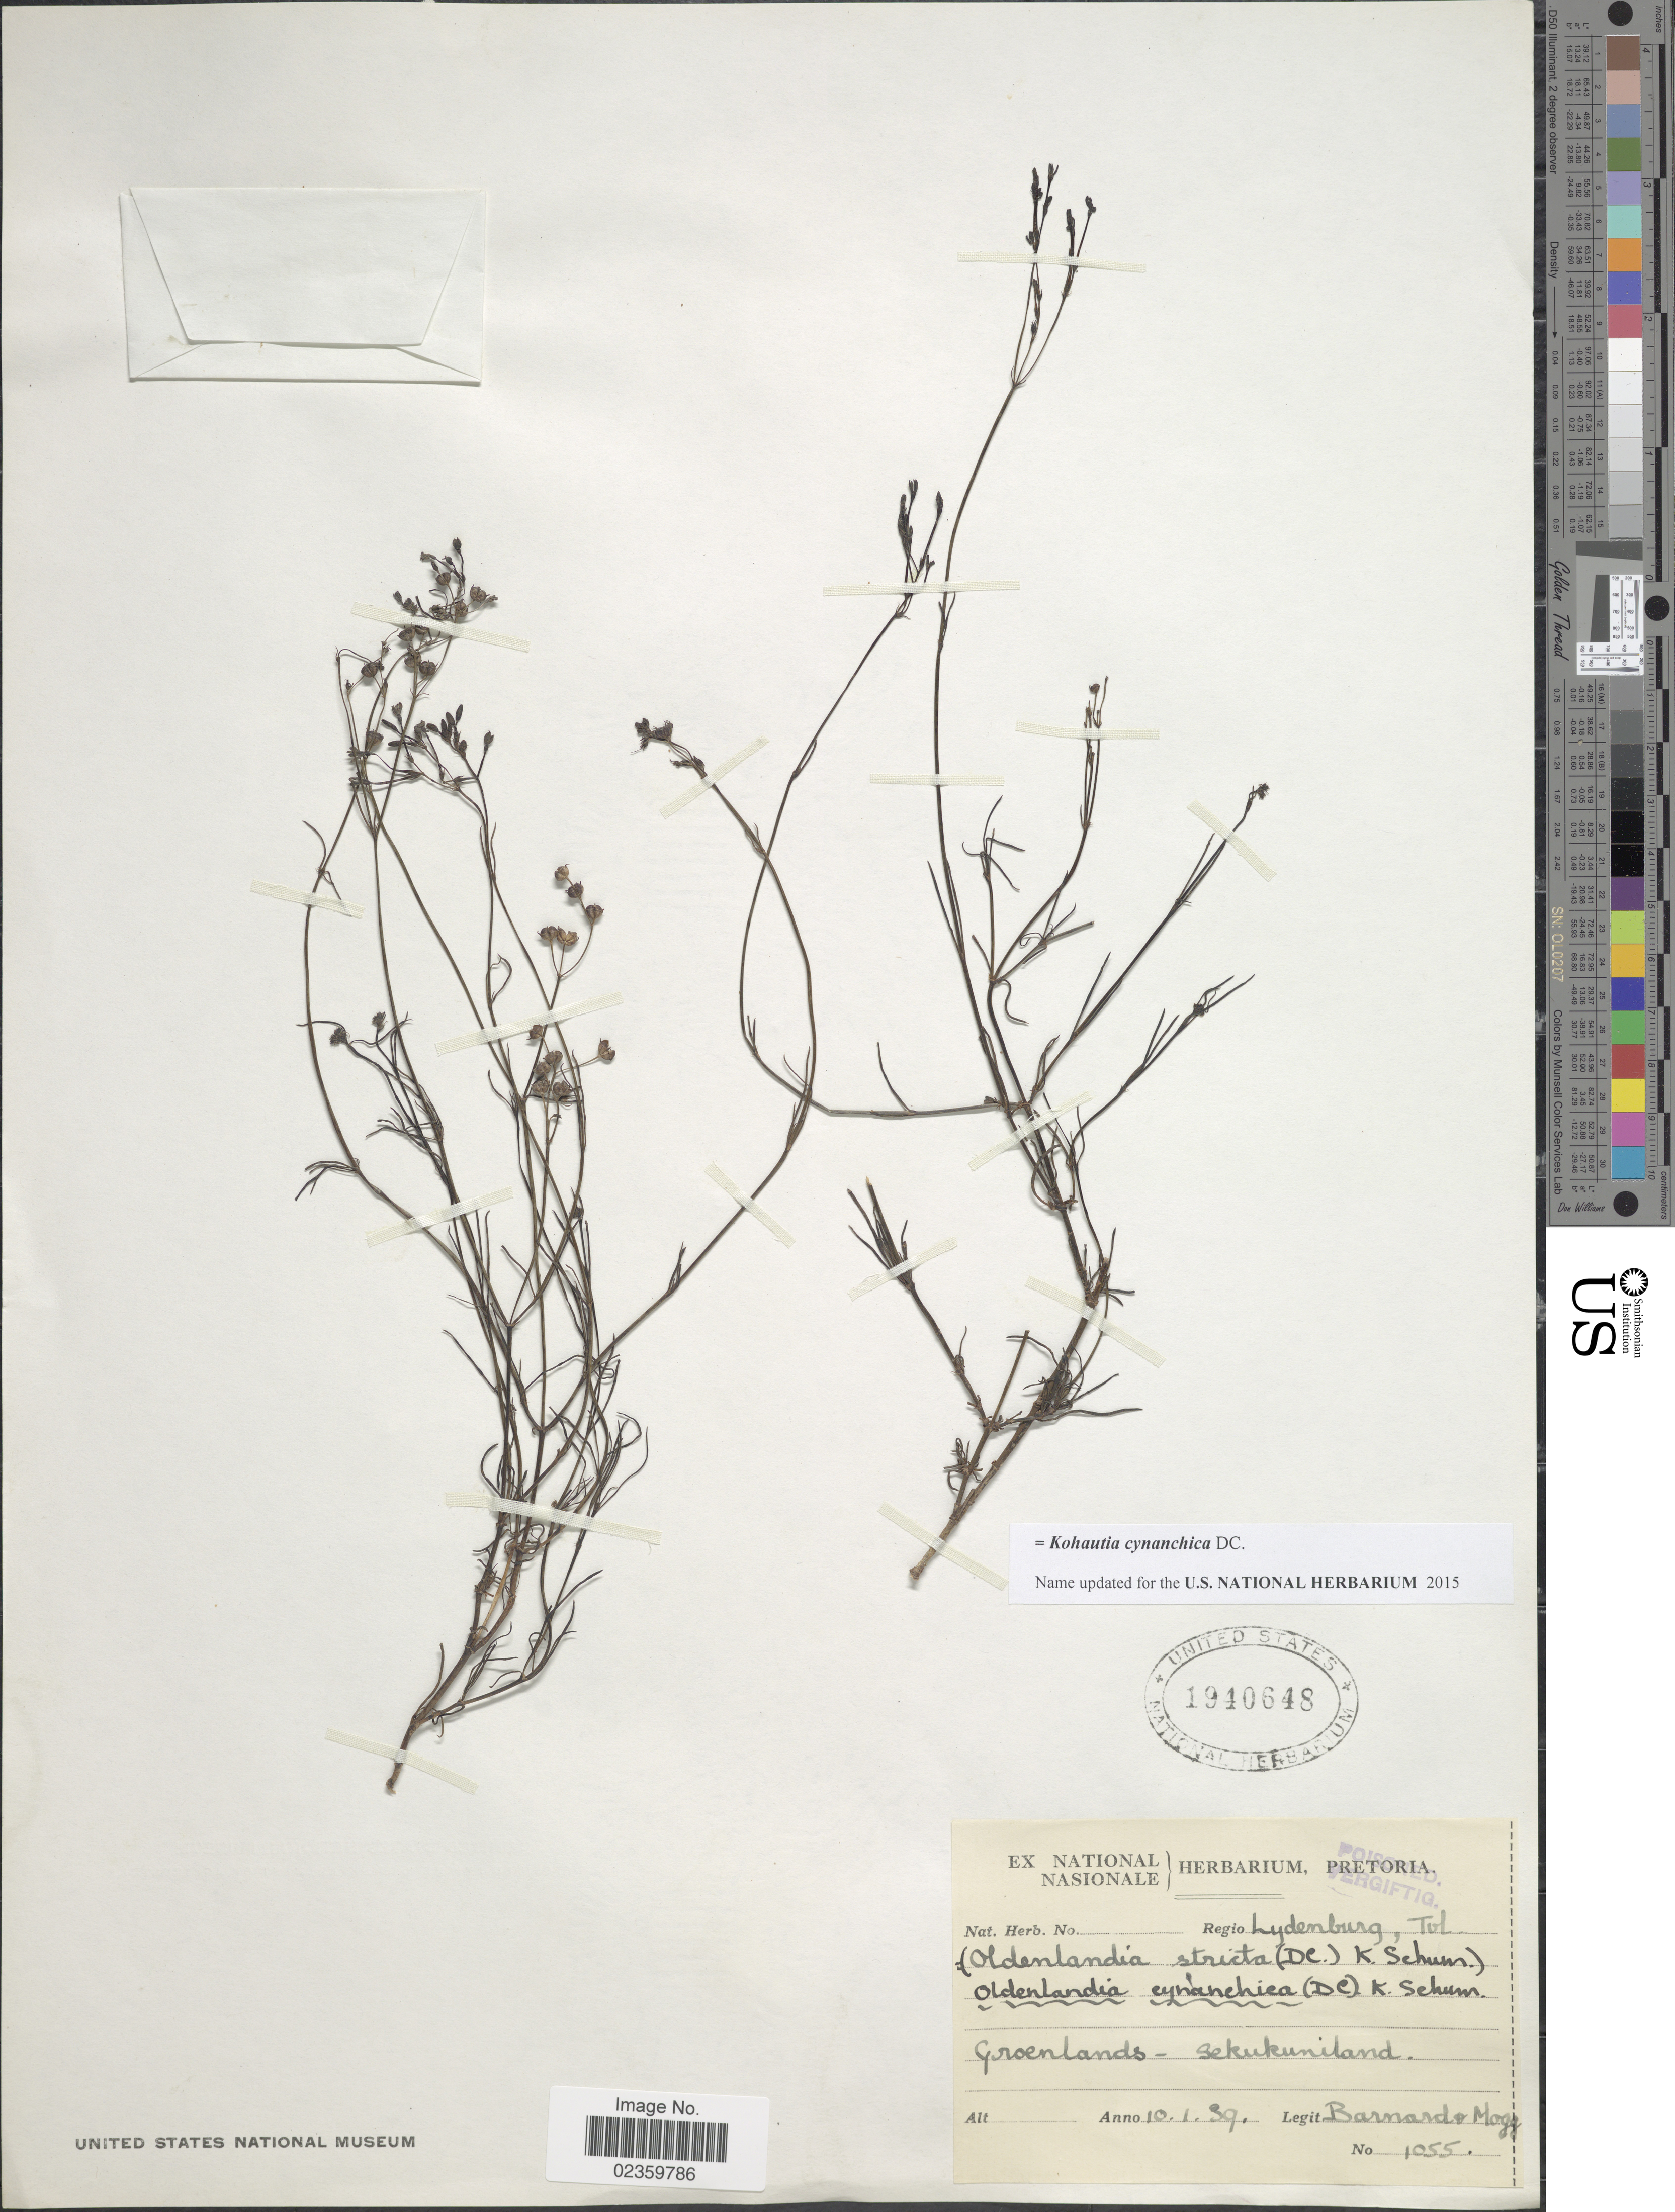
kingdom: Plantae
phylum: Tracheophyta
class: Magnoliopsida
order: Gentianales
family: Rubiaceae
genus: Kohautia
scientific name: Kohautia cynanchica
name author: DC.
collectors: B. Mogg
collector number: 1055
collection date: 1939-01-10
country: South Africa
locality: Regio Lydenburg, Tol. Groenlands - Sekukuniland.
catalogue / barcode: US 1940648